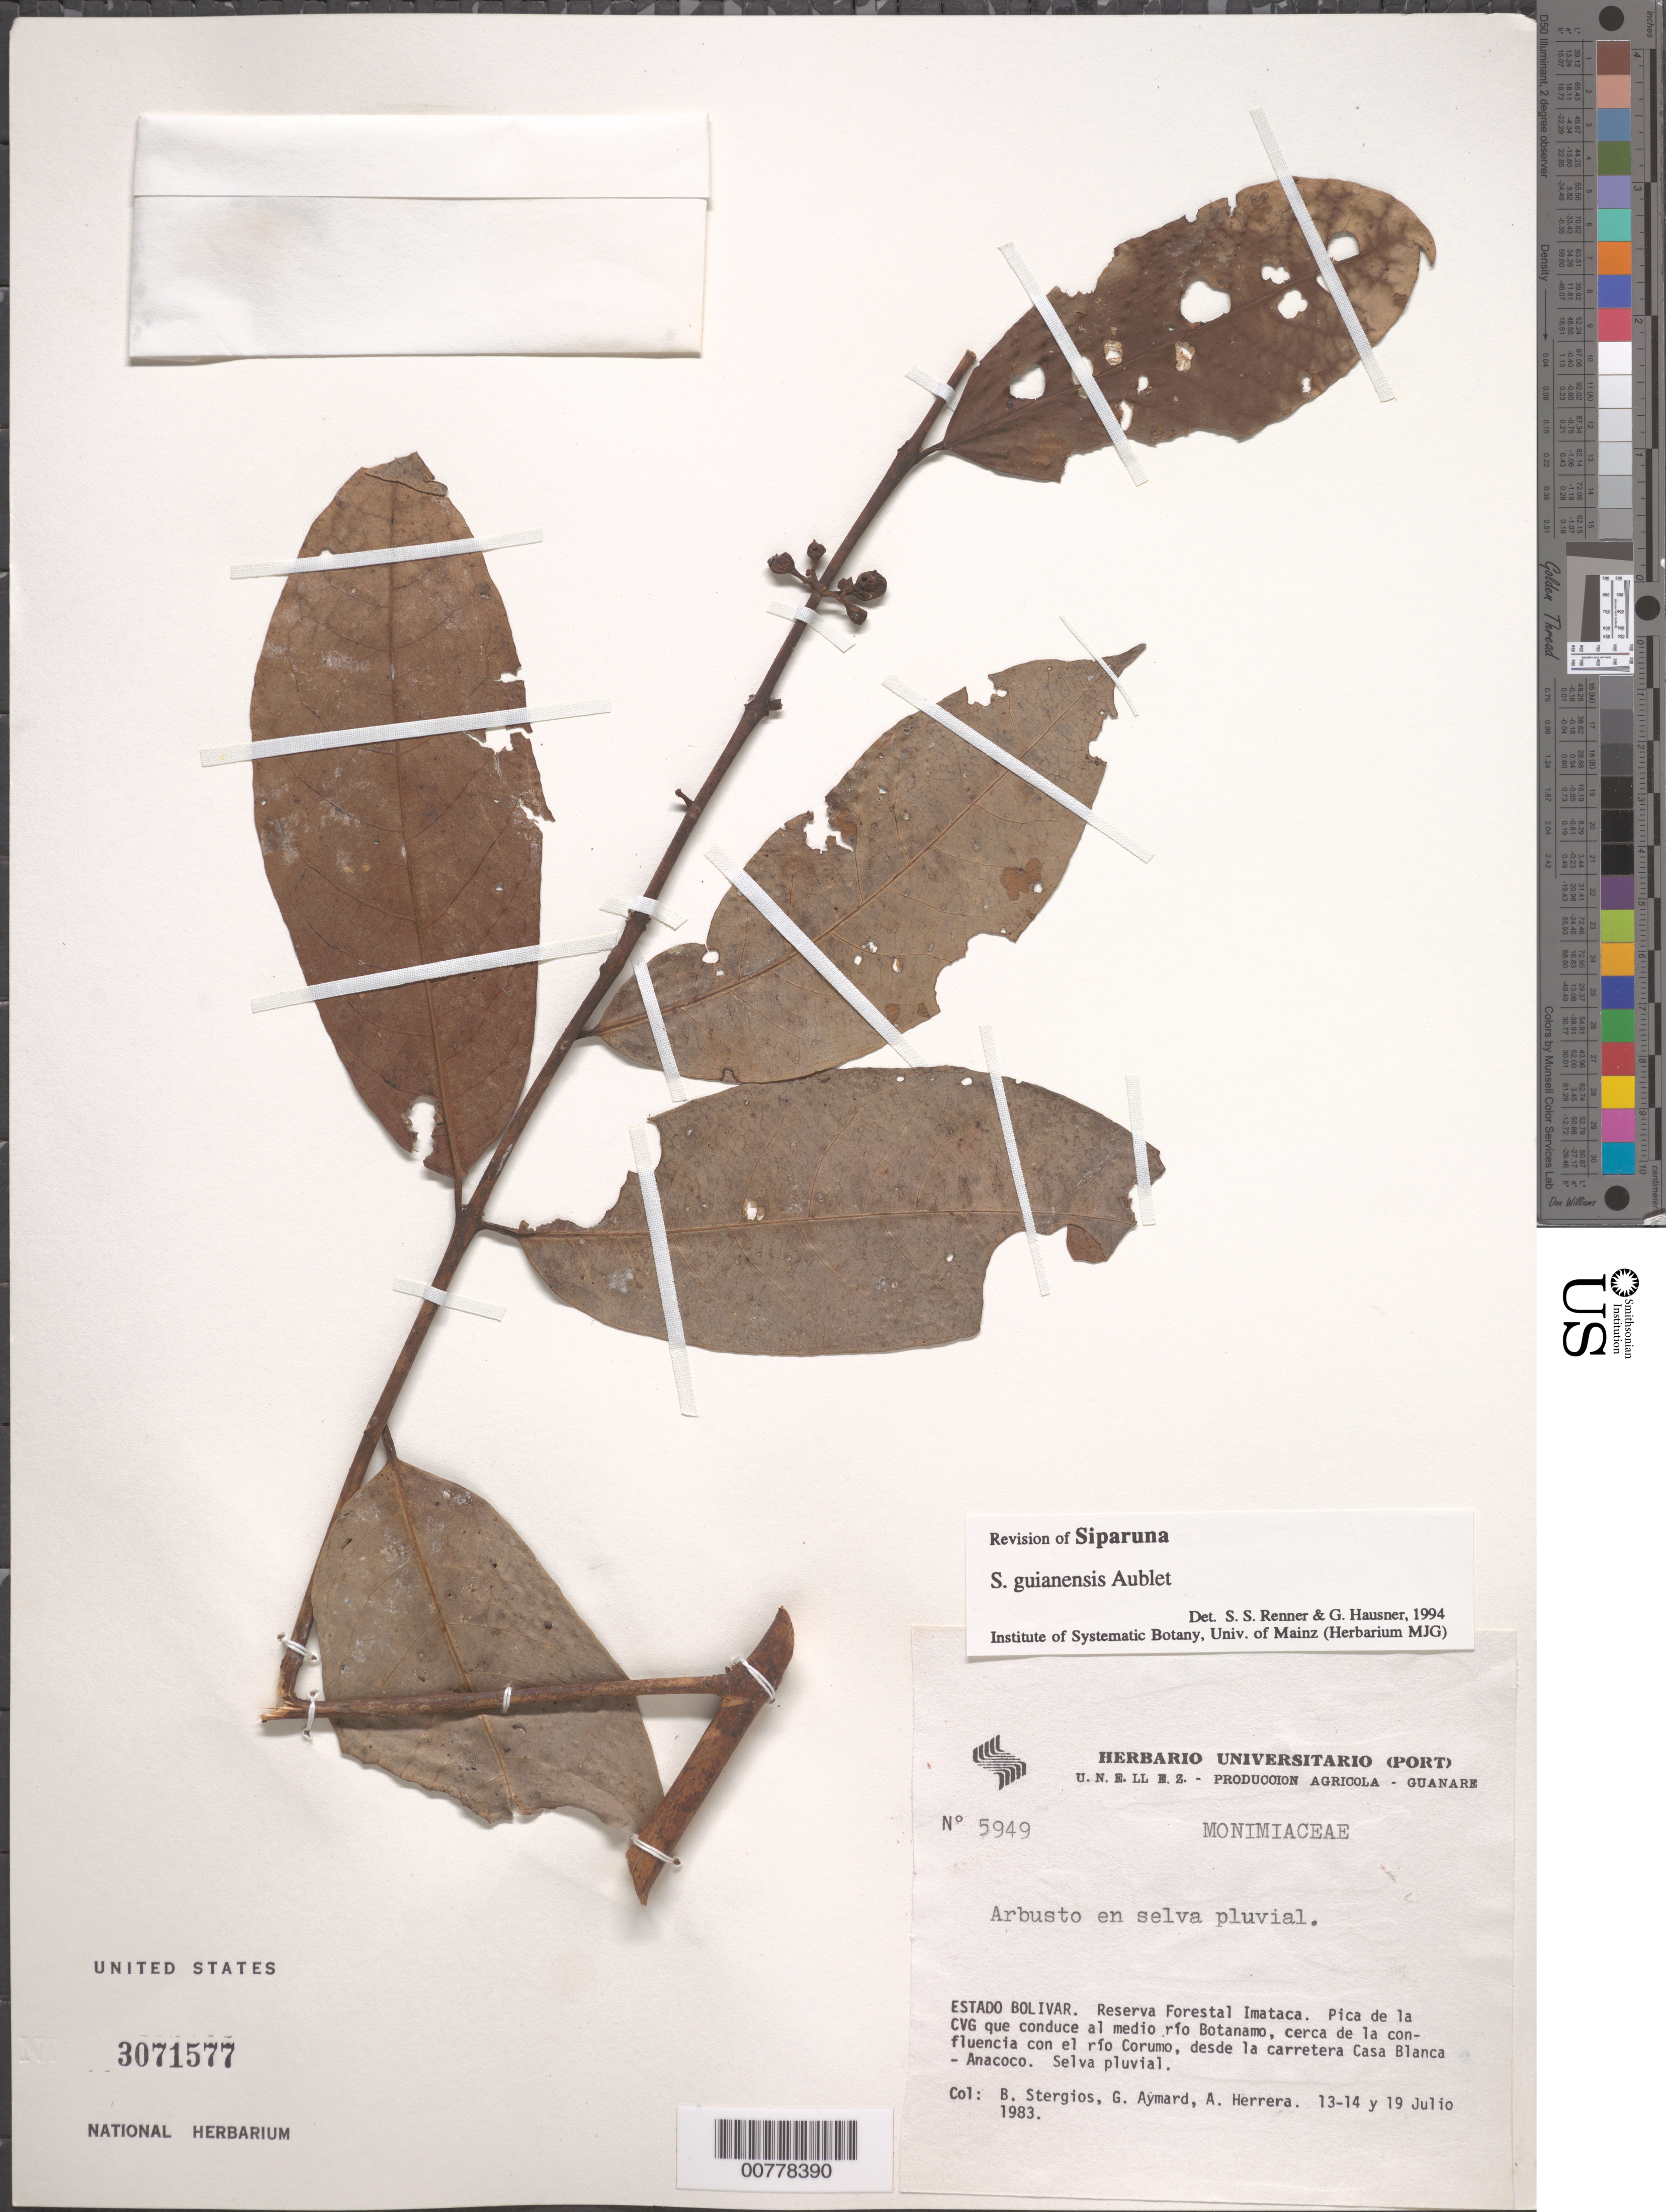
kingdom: Plantae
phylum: Tracheophyta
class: Magnoliopsida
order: Laurales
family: Siparunaceae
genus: Siparuna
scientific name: Siparuna guianensis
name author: Aubl.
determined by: Renner, S. S.; Hausner, G.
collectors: B. G. Stergios, G. A. Aymard & A. Herrera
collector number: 5949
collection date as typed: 13-Jul-83 to 19-Jul-83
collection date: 1983-07-13/1983-07-19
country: Venezuela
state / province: Bolívar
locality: Reserva Forestal Imataca, Pica de la CVG que conduce al medio Río Botanamo (cerca de la confluencia con el Río Coruma) desde la carretera Casa Blanca - Anacoco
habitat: Selva pluvial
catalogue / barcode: US 3071577